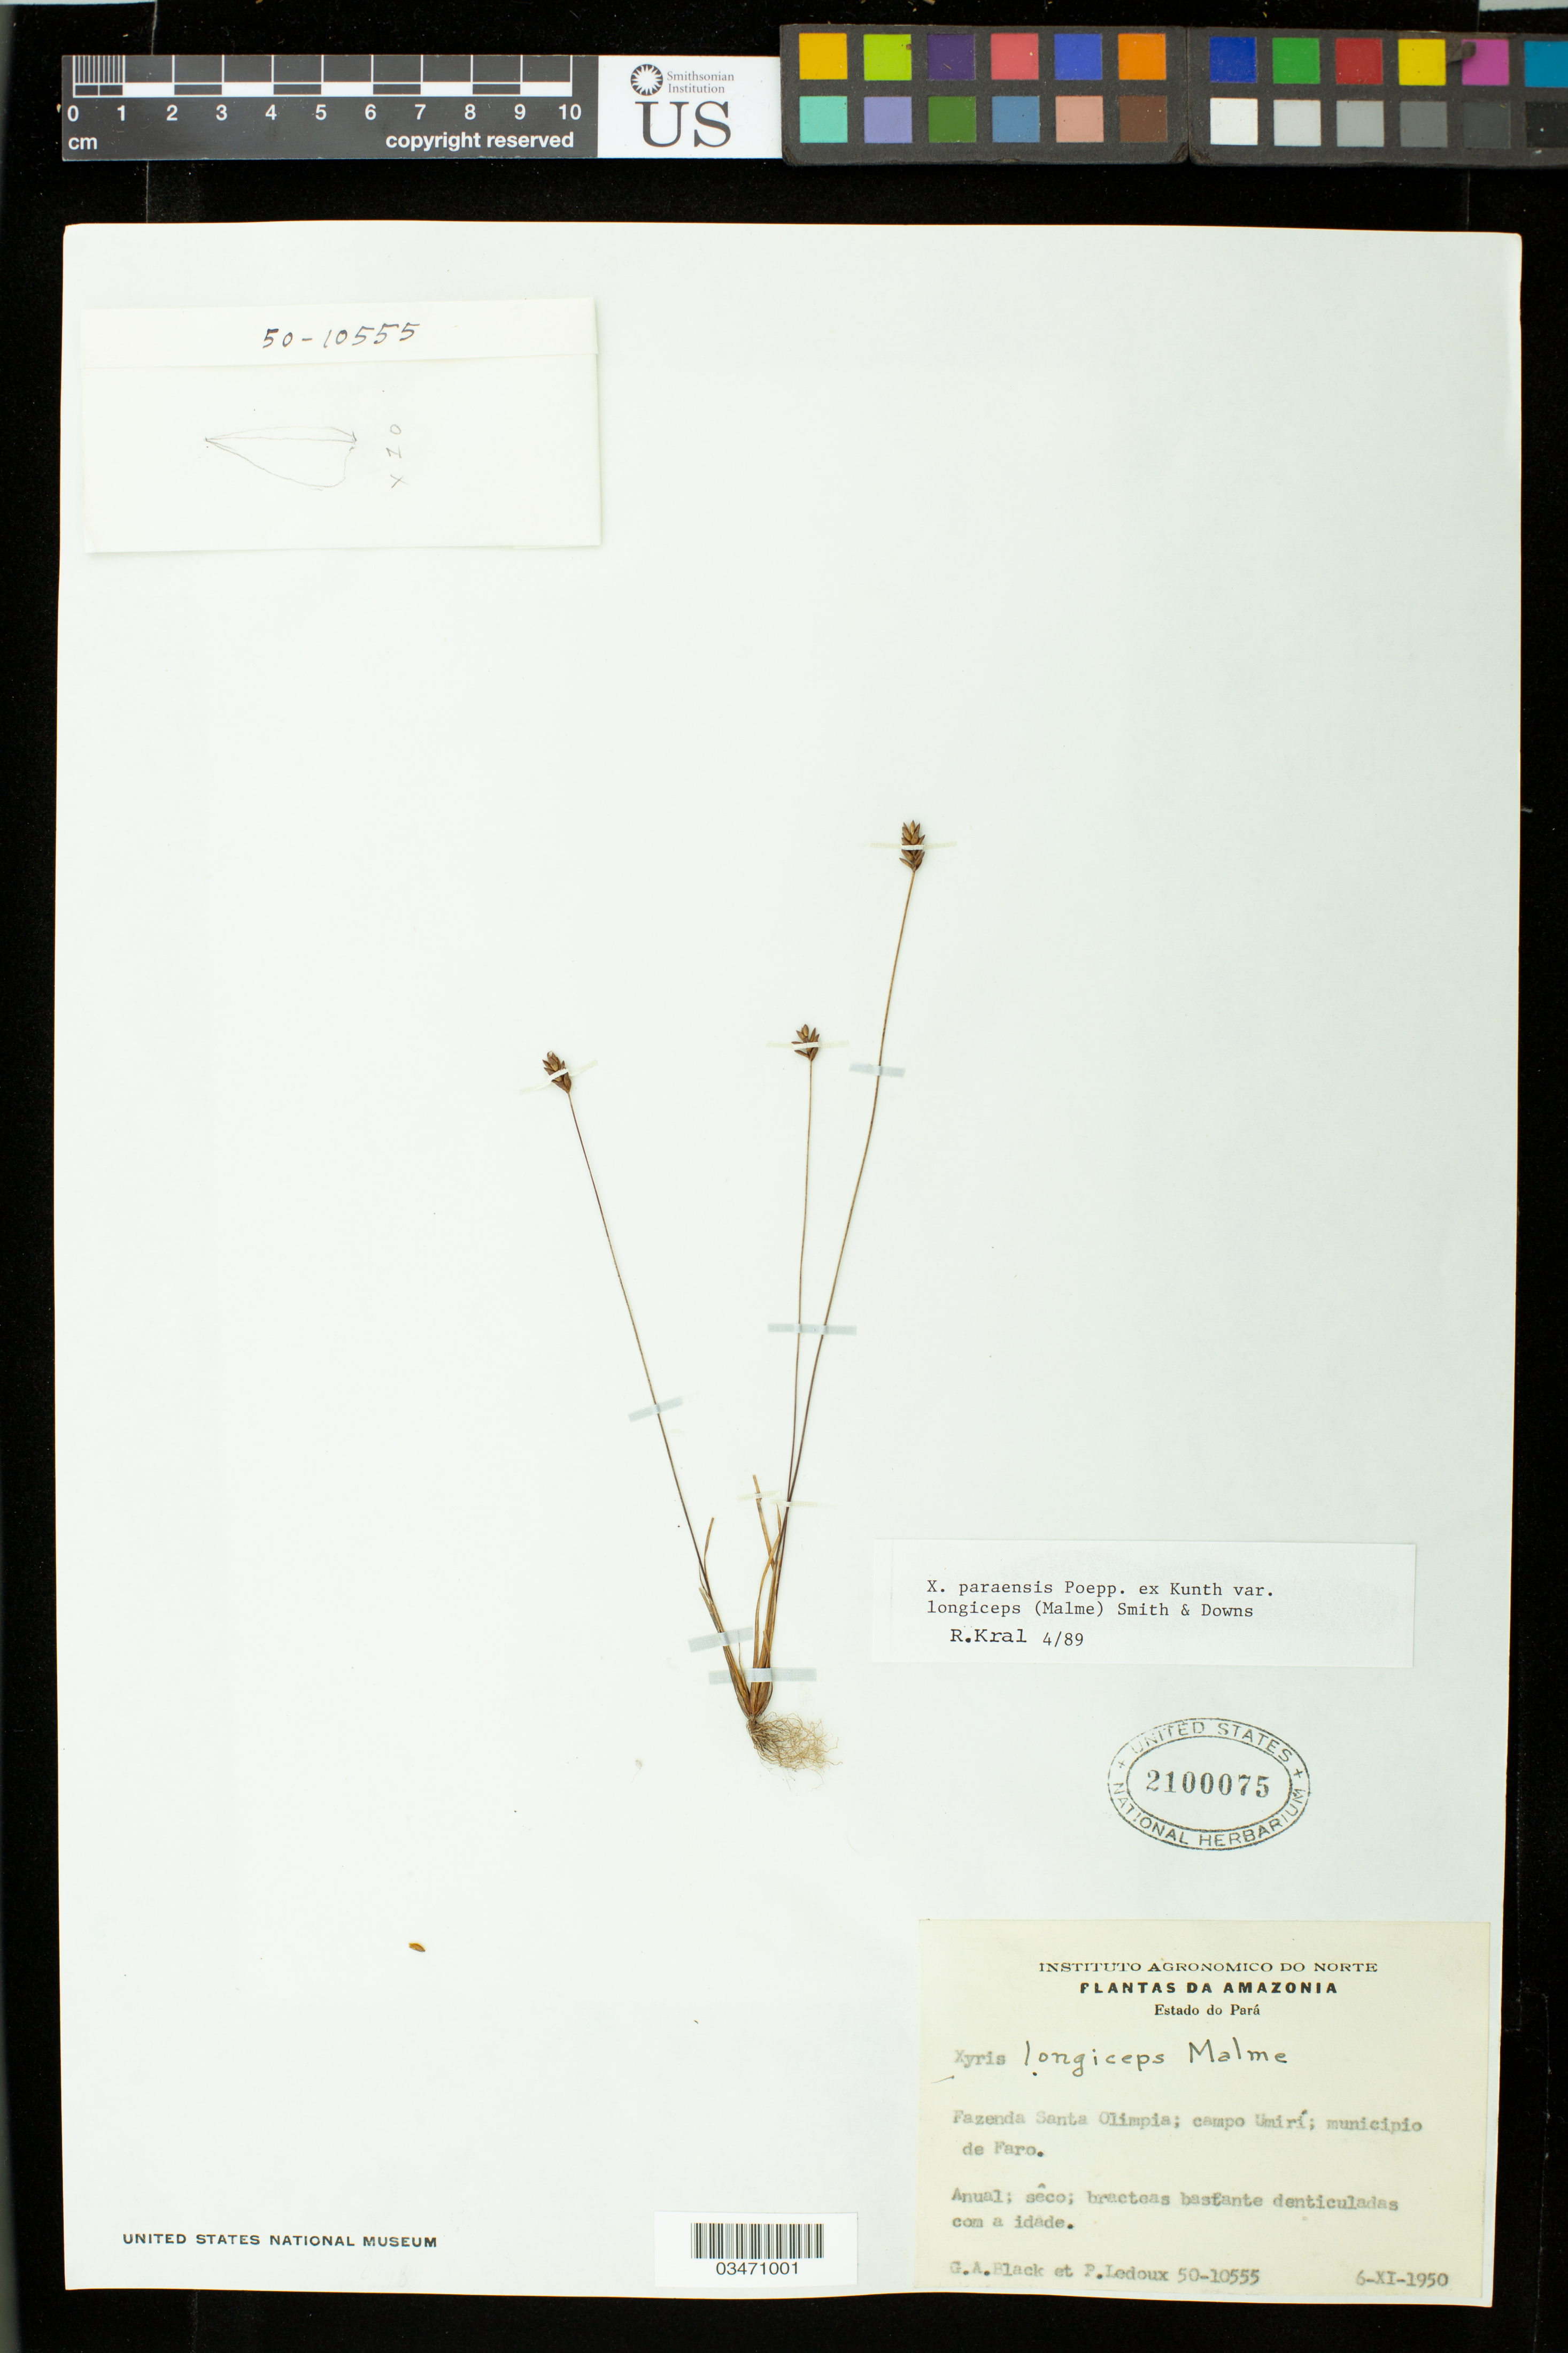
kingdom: Plantae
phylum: Tracheophyta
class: Liliopsida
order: Poales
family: Xyridaceae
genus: Xyris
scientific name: Xyris paraensis var. longiceps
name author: (Malme) L.B. Sm. & Downs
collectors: G. A. Black & P. Ledoux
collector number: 50-10555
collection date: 1950-11-06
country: Brazil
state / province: Pará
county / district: Faro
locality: Fazenda Santa Olimpia, campo Umirí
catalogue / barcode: US 2100075